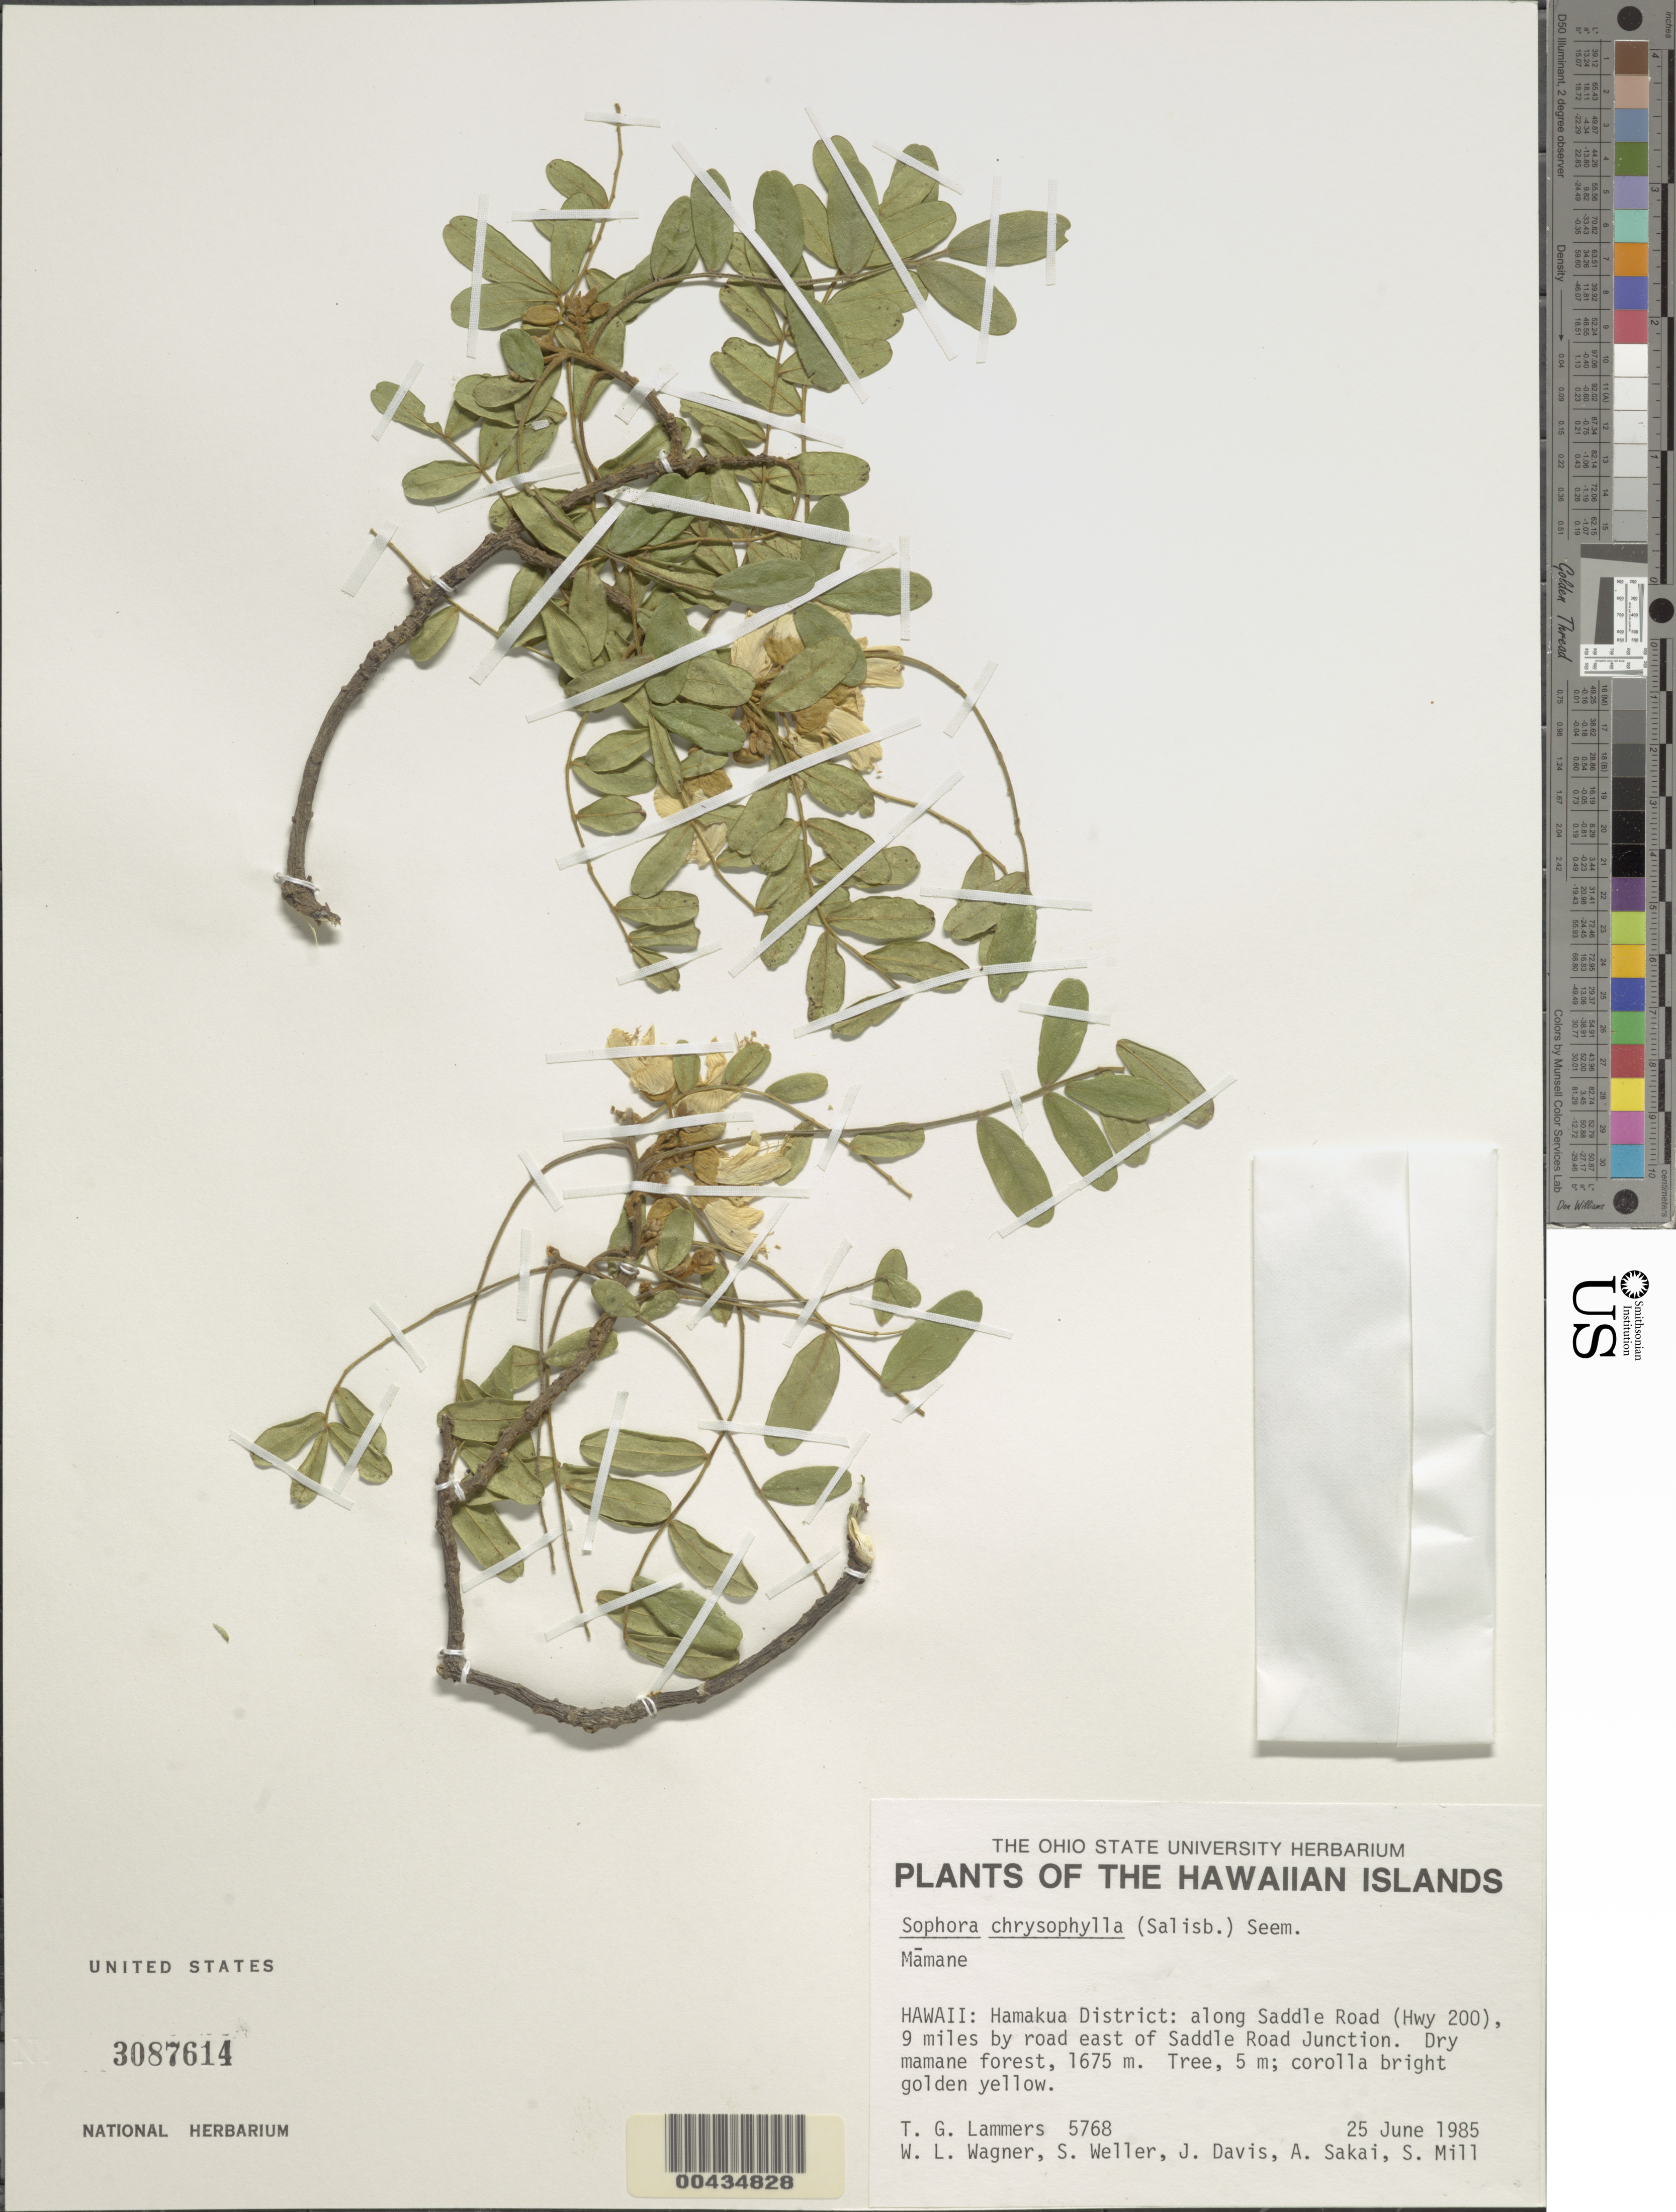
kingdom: Plantae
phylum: Tracheophyta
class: Magnoliopsida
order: Fabales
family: Fabaceae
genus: Sophora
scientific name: Sophora chrysophylla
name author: (Salisb.) Seem.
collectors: T. G. Lammers, W. L. Wagner, S. G. Weller & J. Davis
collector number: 5768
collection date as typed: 25 Jun 1985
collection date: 1985-06-25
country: United States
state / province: Hawaii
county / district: Hawaii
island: Hawaii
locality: Hamakua District, along Saddle Road (Hwy 200), 9 mi by road E of Saddle Road Junction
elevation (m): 1675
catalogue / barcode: US 3087614